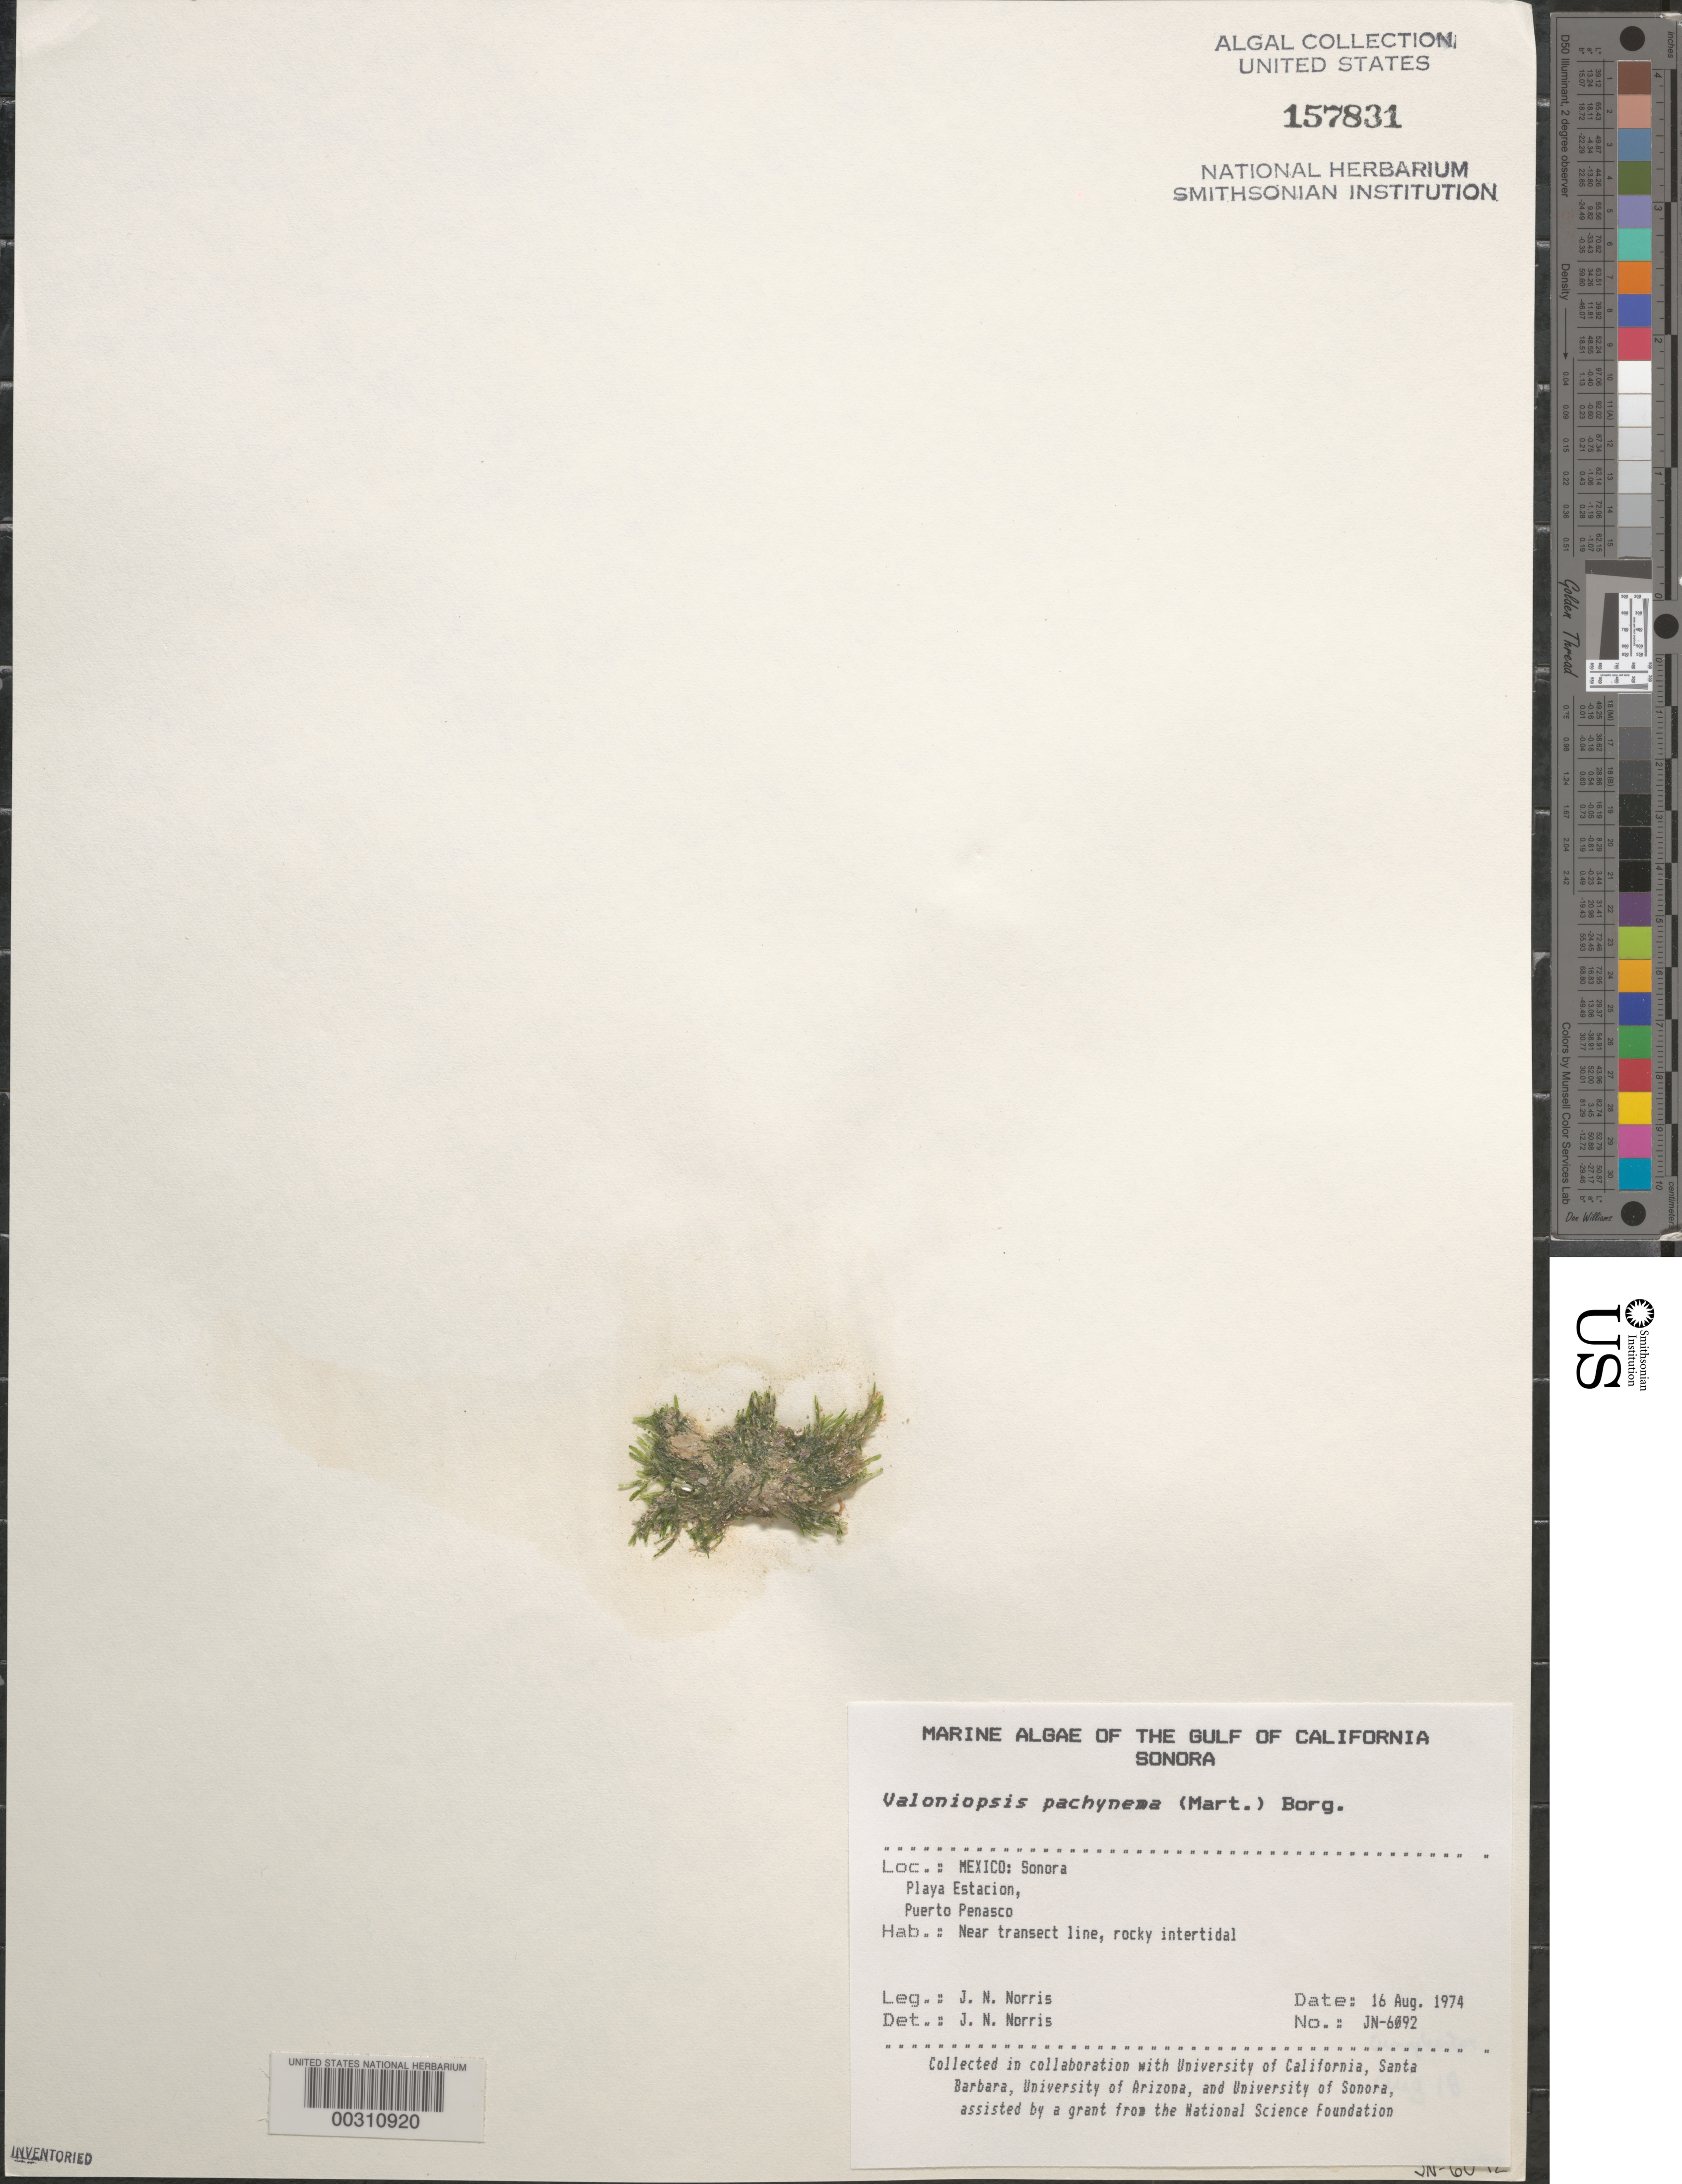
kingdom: Plantae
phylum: Chlorophyta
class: Ulvophyceae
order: Siphonocladales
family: Valoniaceae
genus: Valoniopsis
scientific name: Valoniopsis pachynema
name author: (G. Martens) Børgesen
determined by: Norris, James N.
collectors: J. N. Norris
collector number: JN-6092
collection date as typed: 16 Aug 1974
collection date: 1974-08-16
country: Mexico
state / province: Sonora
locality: Playa Estacion, Puerto Penasco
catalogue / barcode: US 157831